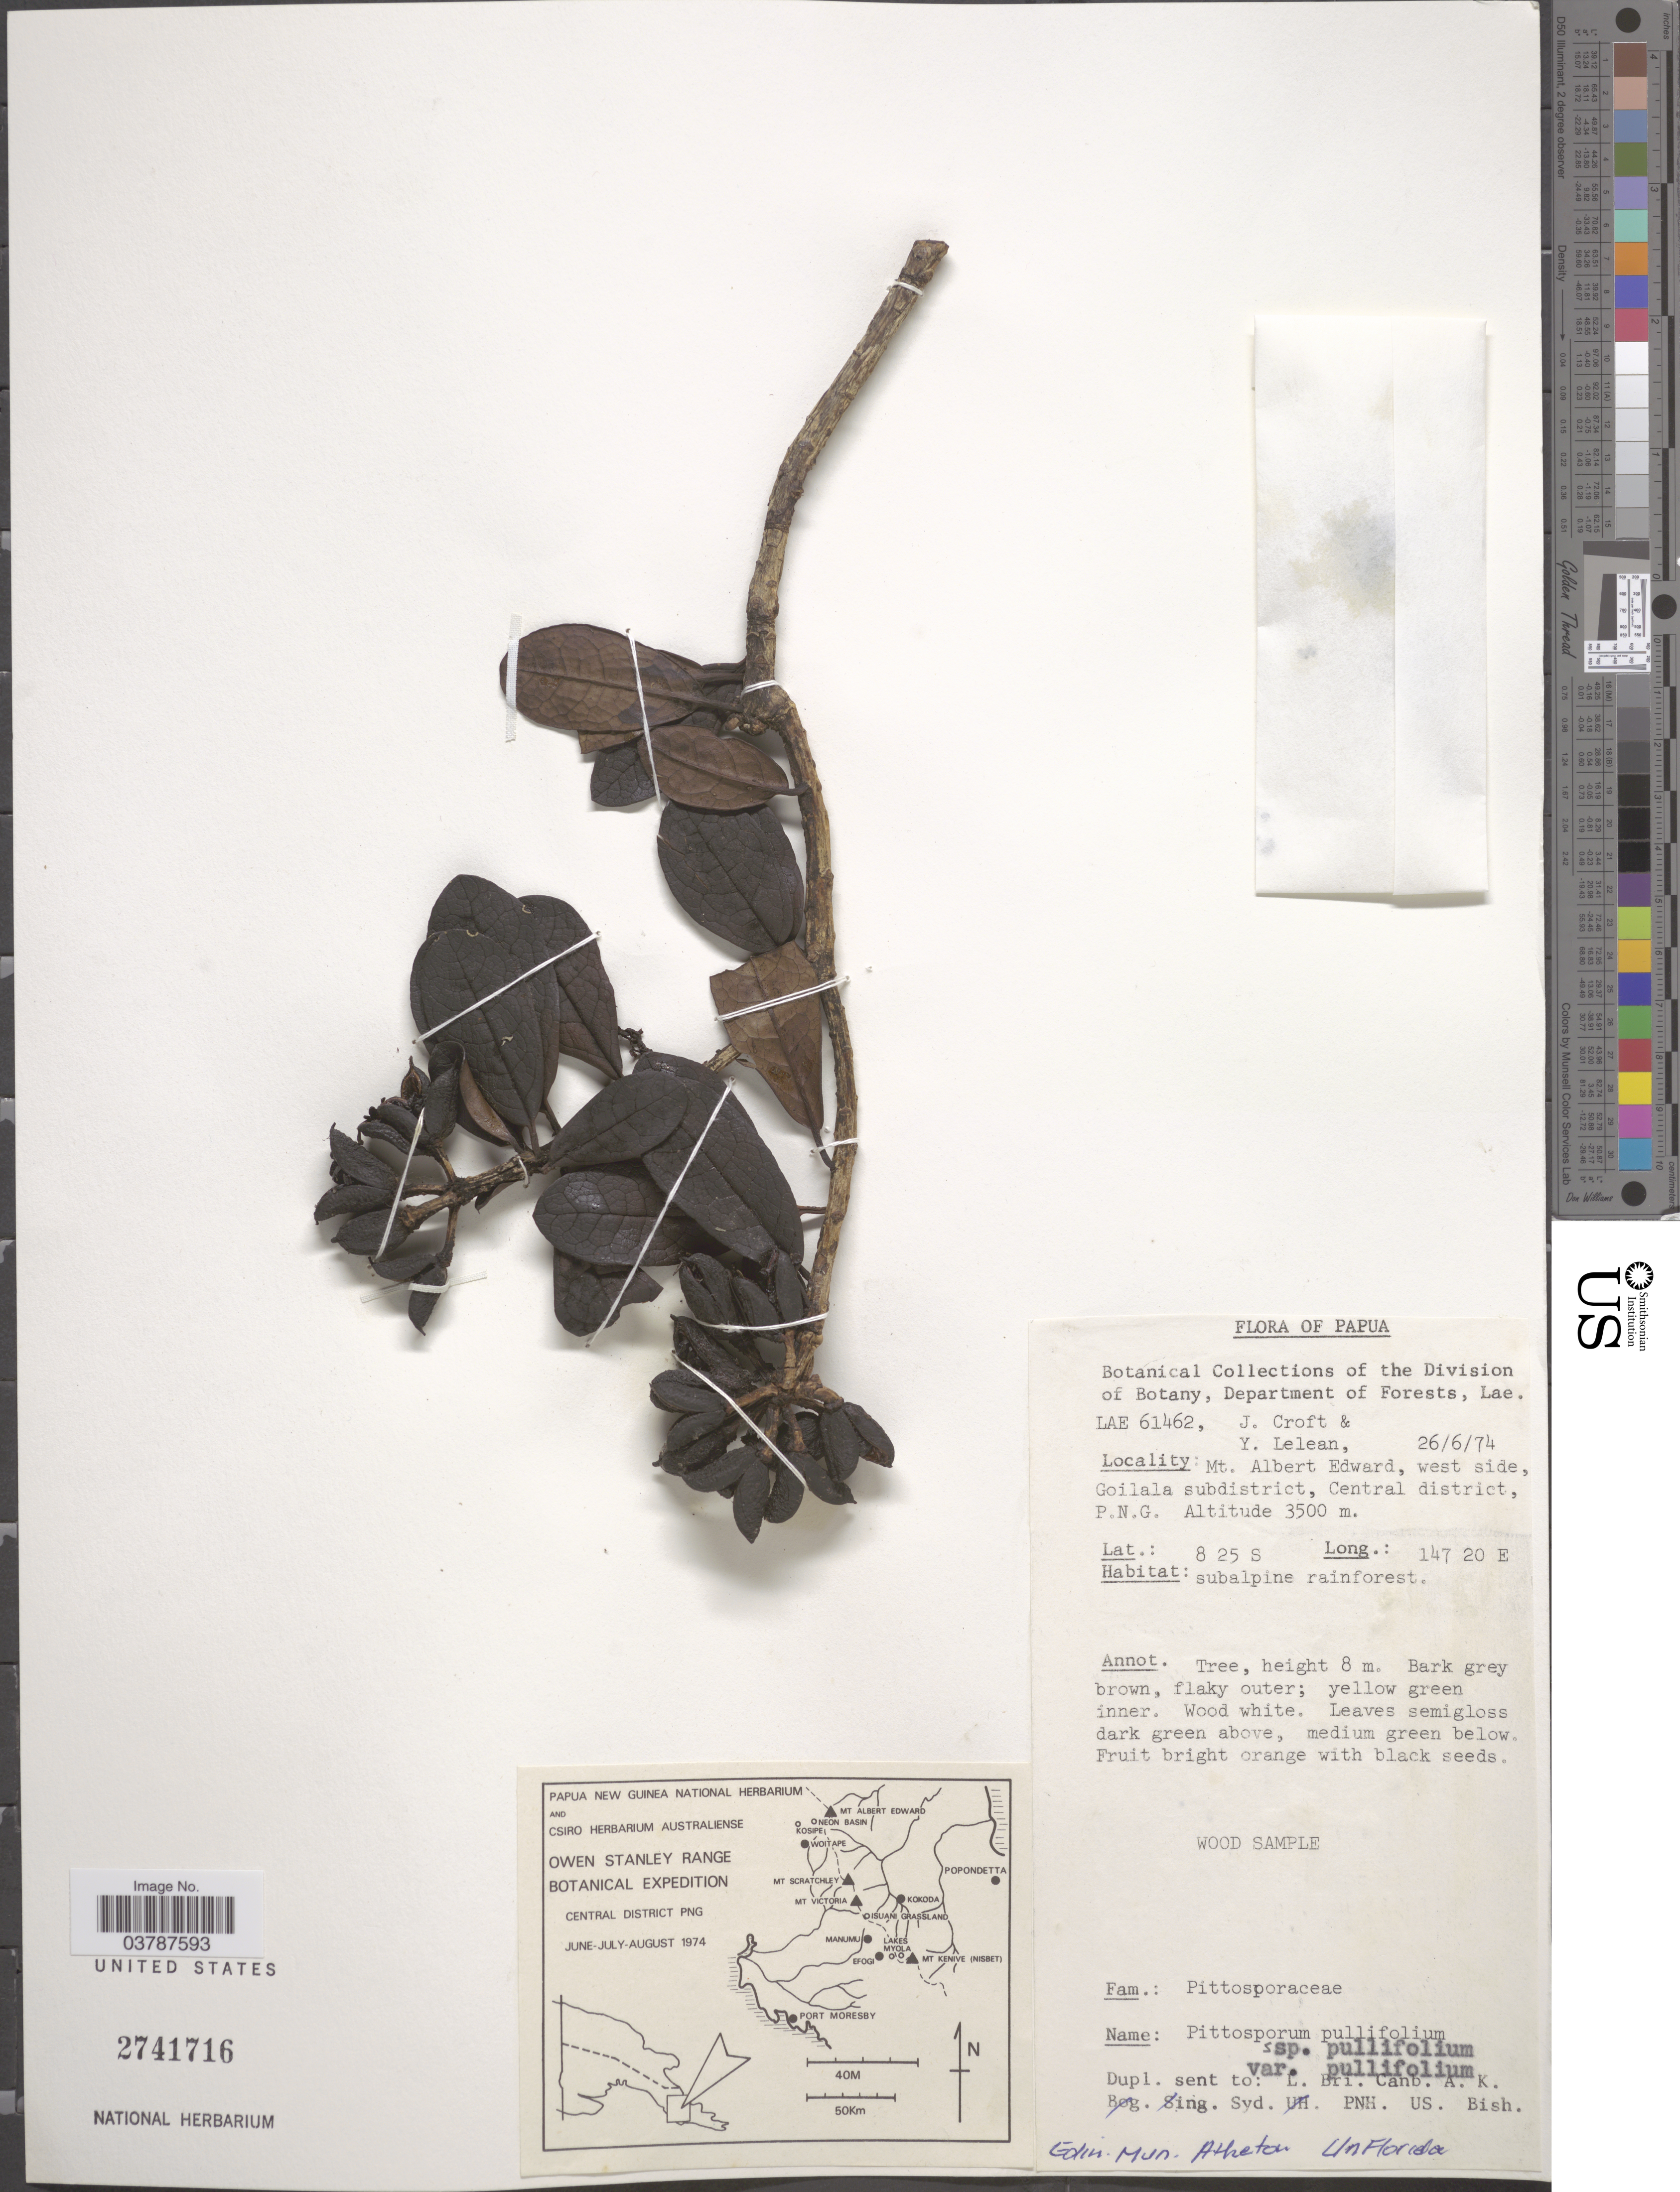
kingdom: Plantae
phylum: Tracheophyta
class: Magnoliopsida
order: Apiales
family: Pittosporaceae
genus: Pittosporum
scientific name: Pittosporum pullifolium subsp. pullifolium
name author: Burkill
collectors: J. Croft & Y. Lelean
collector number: LAE 61462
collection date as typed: Transcribed d/m/y: 26/6/74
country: Papua New Guinea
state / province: Central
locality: Papua. Mt. Albert Edward, west side, Goilala subdistrict, Central district, P. N. G.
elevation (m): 3500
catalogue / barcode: US 2741716